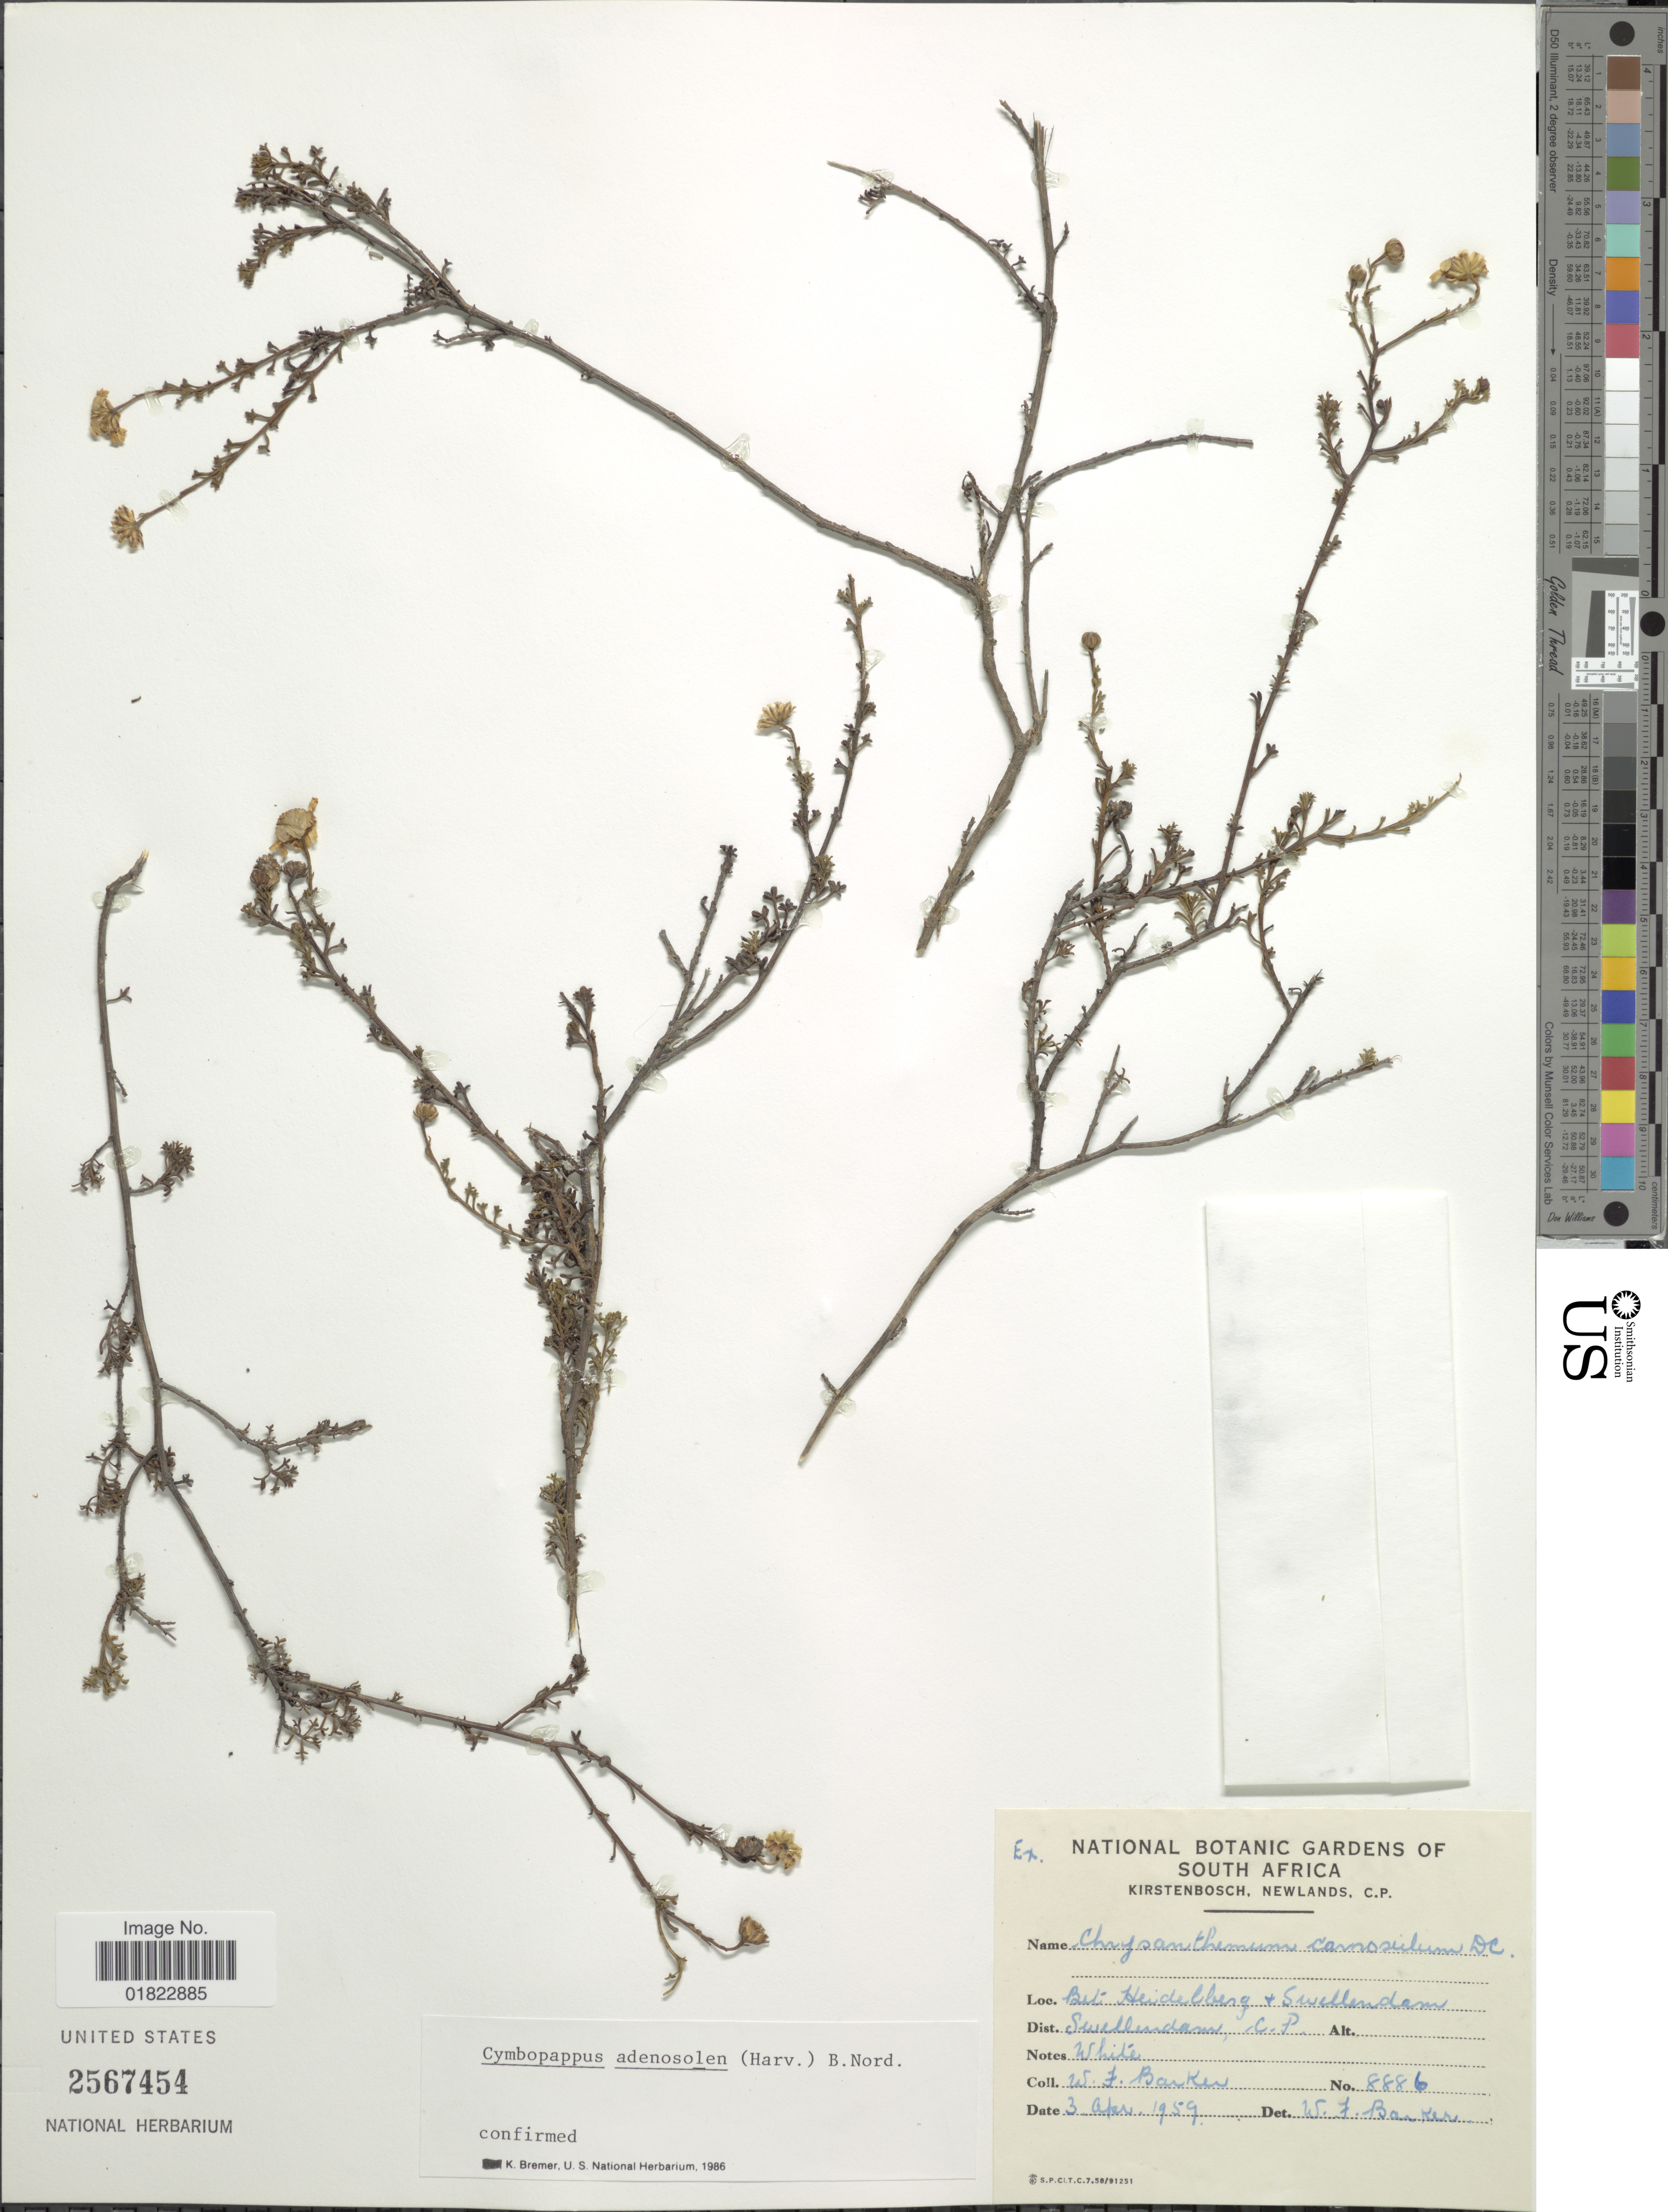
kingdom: Plantae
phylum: Tracheophyta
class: Magnoliopsida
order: Asterales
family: Asteraceae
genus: Cymbopappus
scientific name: Cymbopappus adenosolen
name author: (Harv.) B. Nord.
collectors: W. F. Barker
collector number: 8886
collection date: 1959-04-03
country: South Africa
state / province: Western Cape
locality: Bet Heidelberg + Swellendam. Dist. Swellendam C.P.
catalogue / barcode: US 2567454